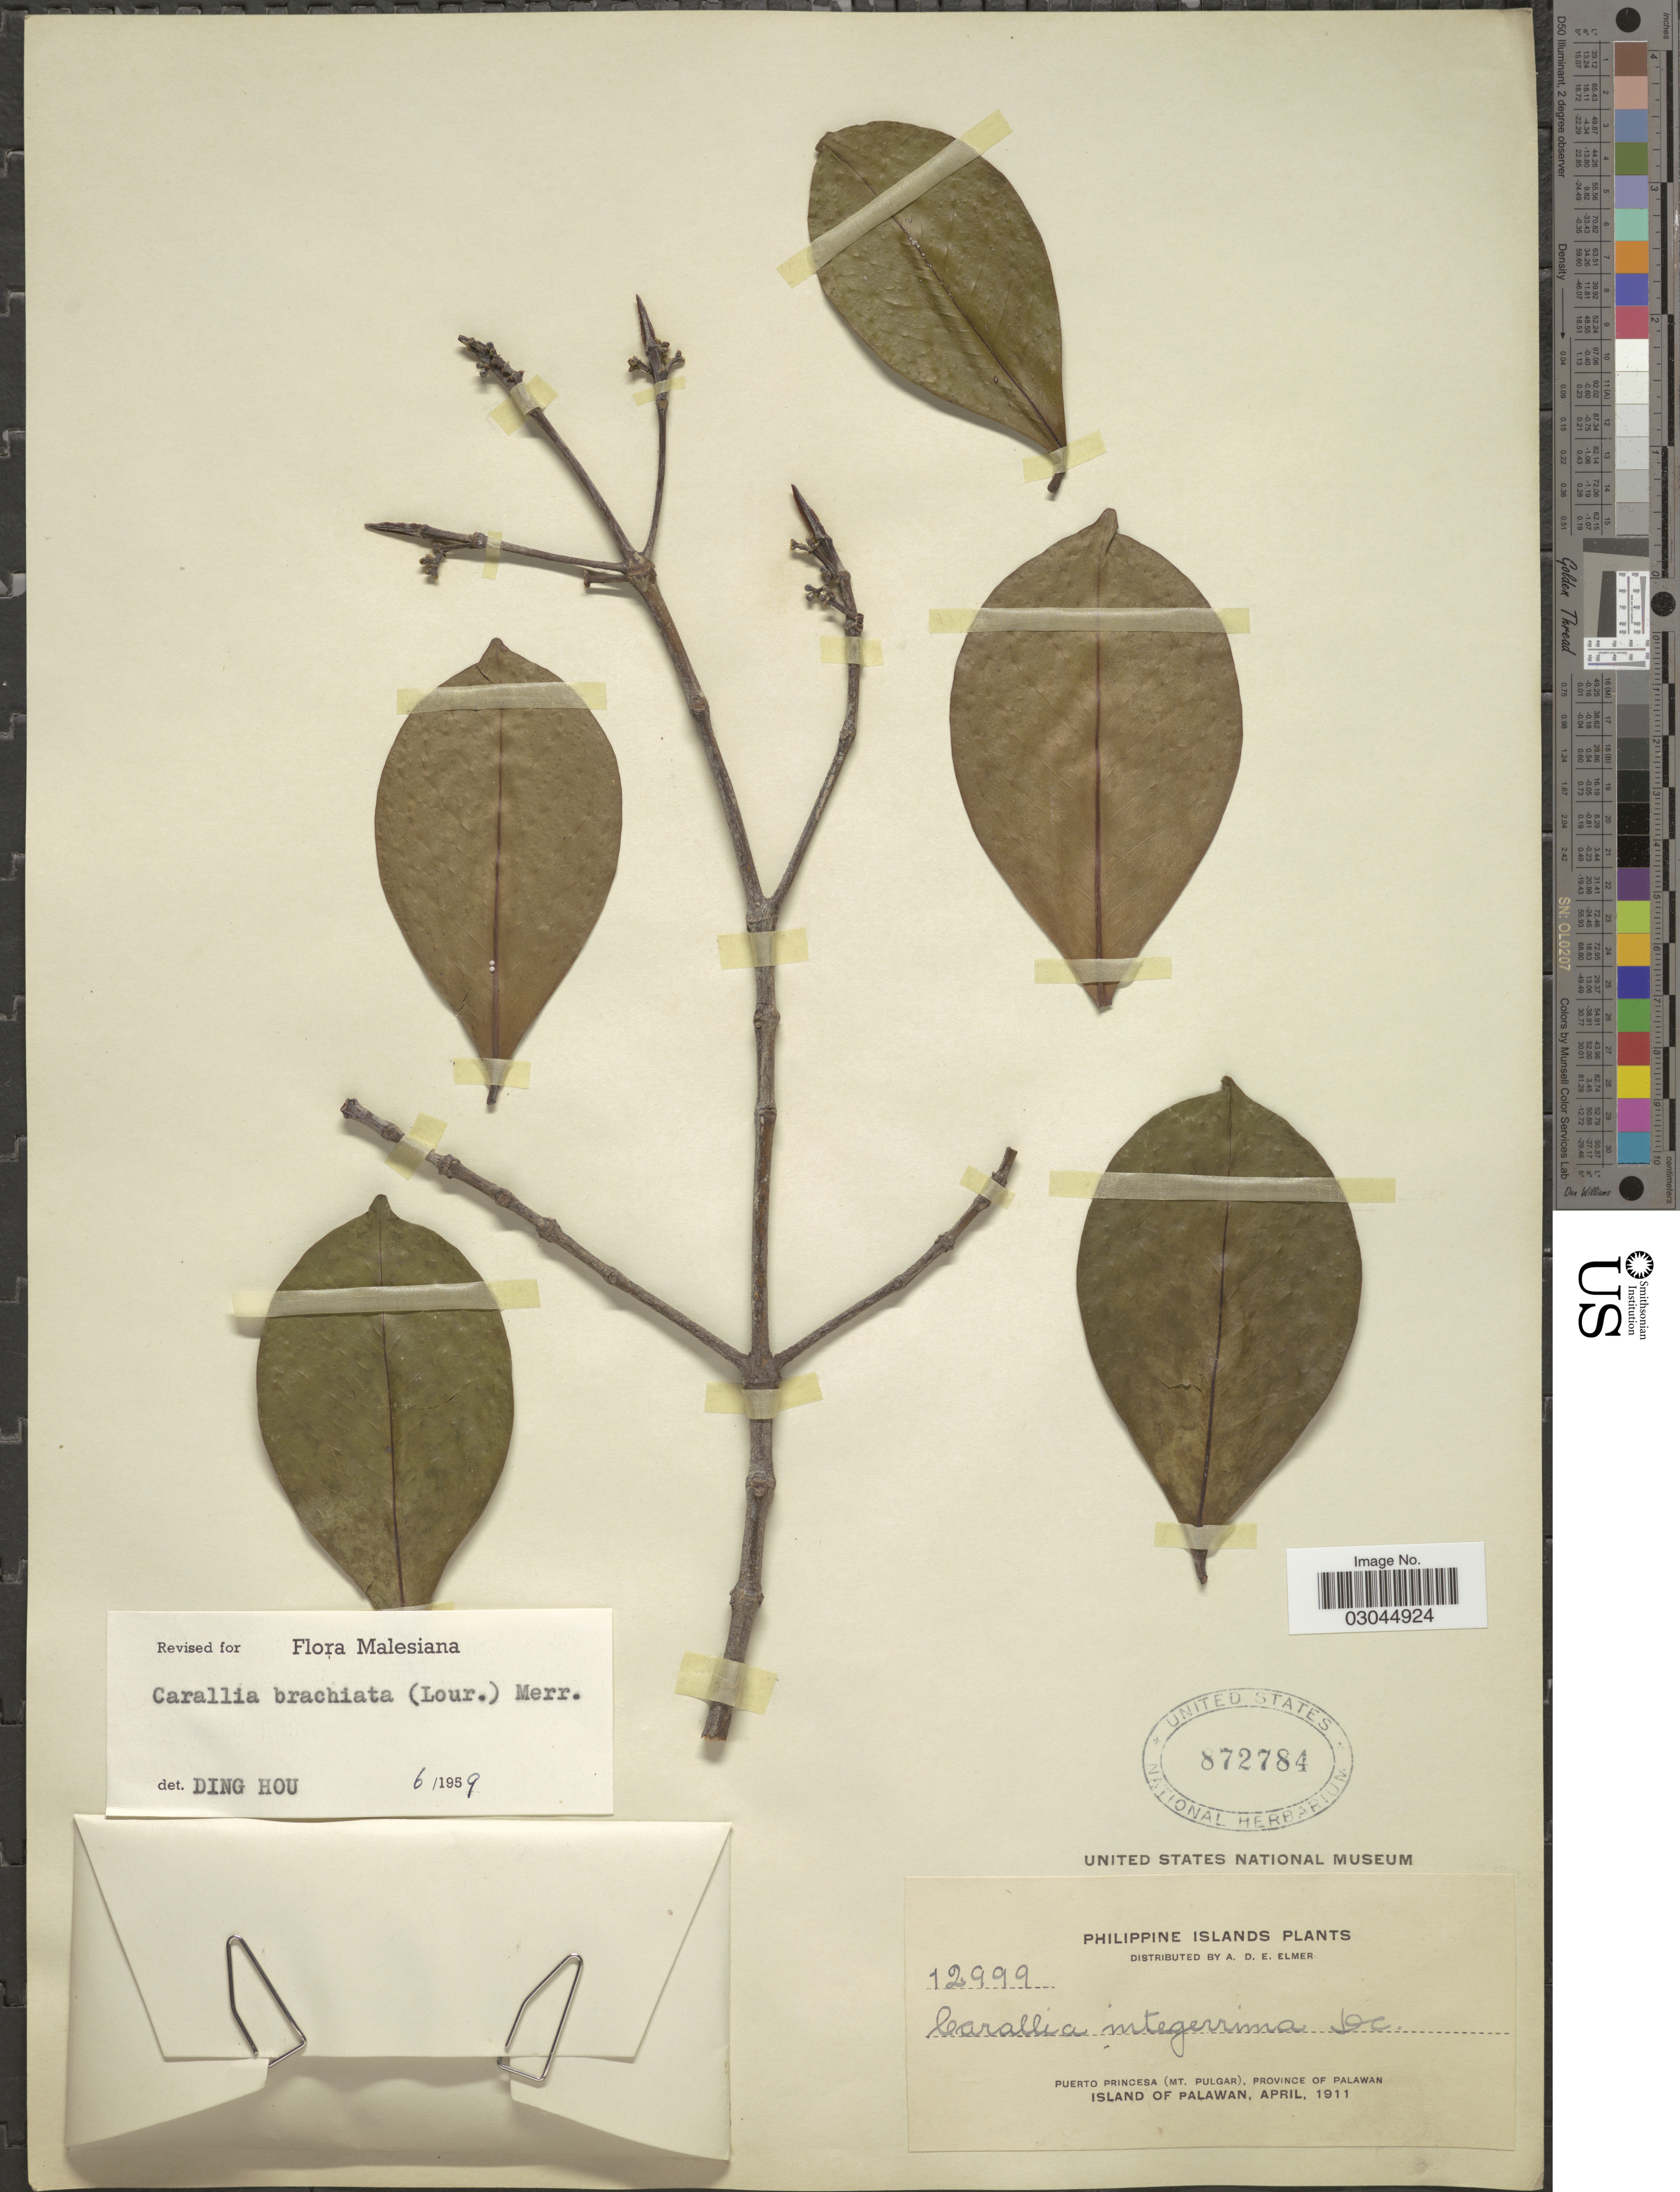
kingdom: Plantae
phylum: Tracheophyta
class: Magnoliopsida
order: Malpighiales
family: Rhizophoraceae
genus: Carallia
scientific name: Carallia brachiata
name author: (Lour.) Merr.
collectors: A. D. E. Elmer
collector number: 12999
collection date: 1911-04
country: Philippines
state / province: Mimaropa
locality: Puerto Princesa (Mt. Pulgar), Province of Palawan, Island of Palawan.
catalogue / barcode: US 872784